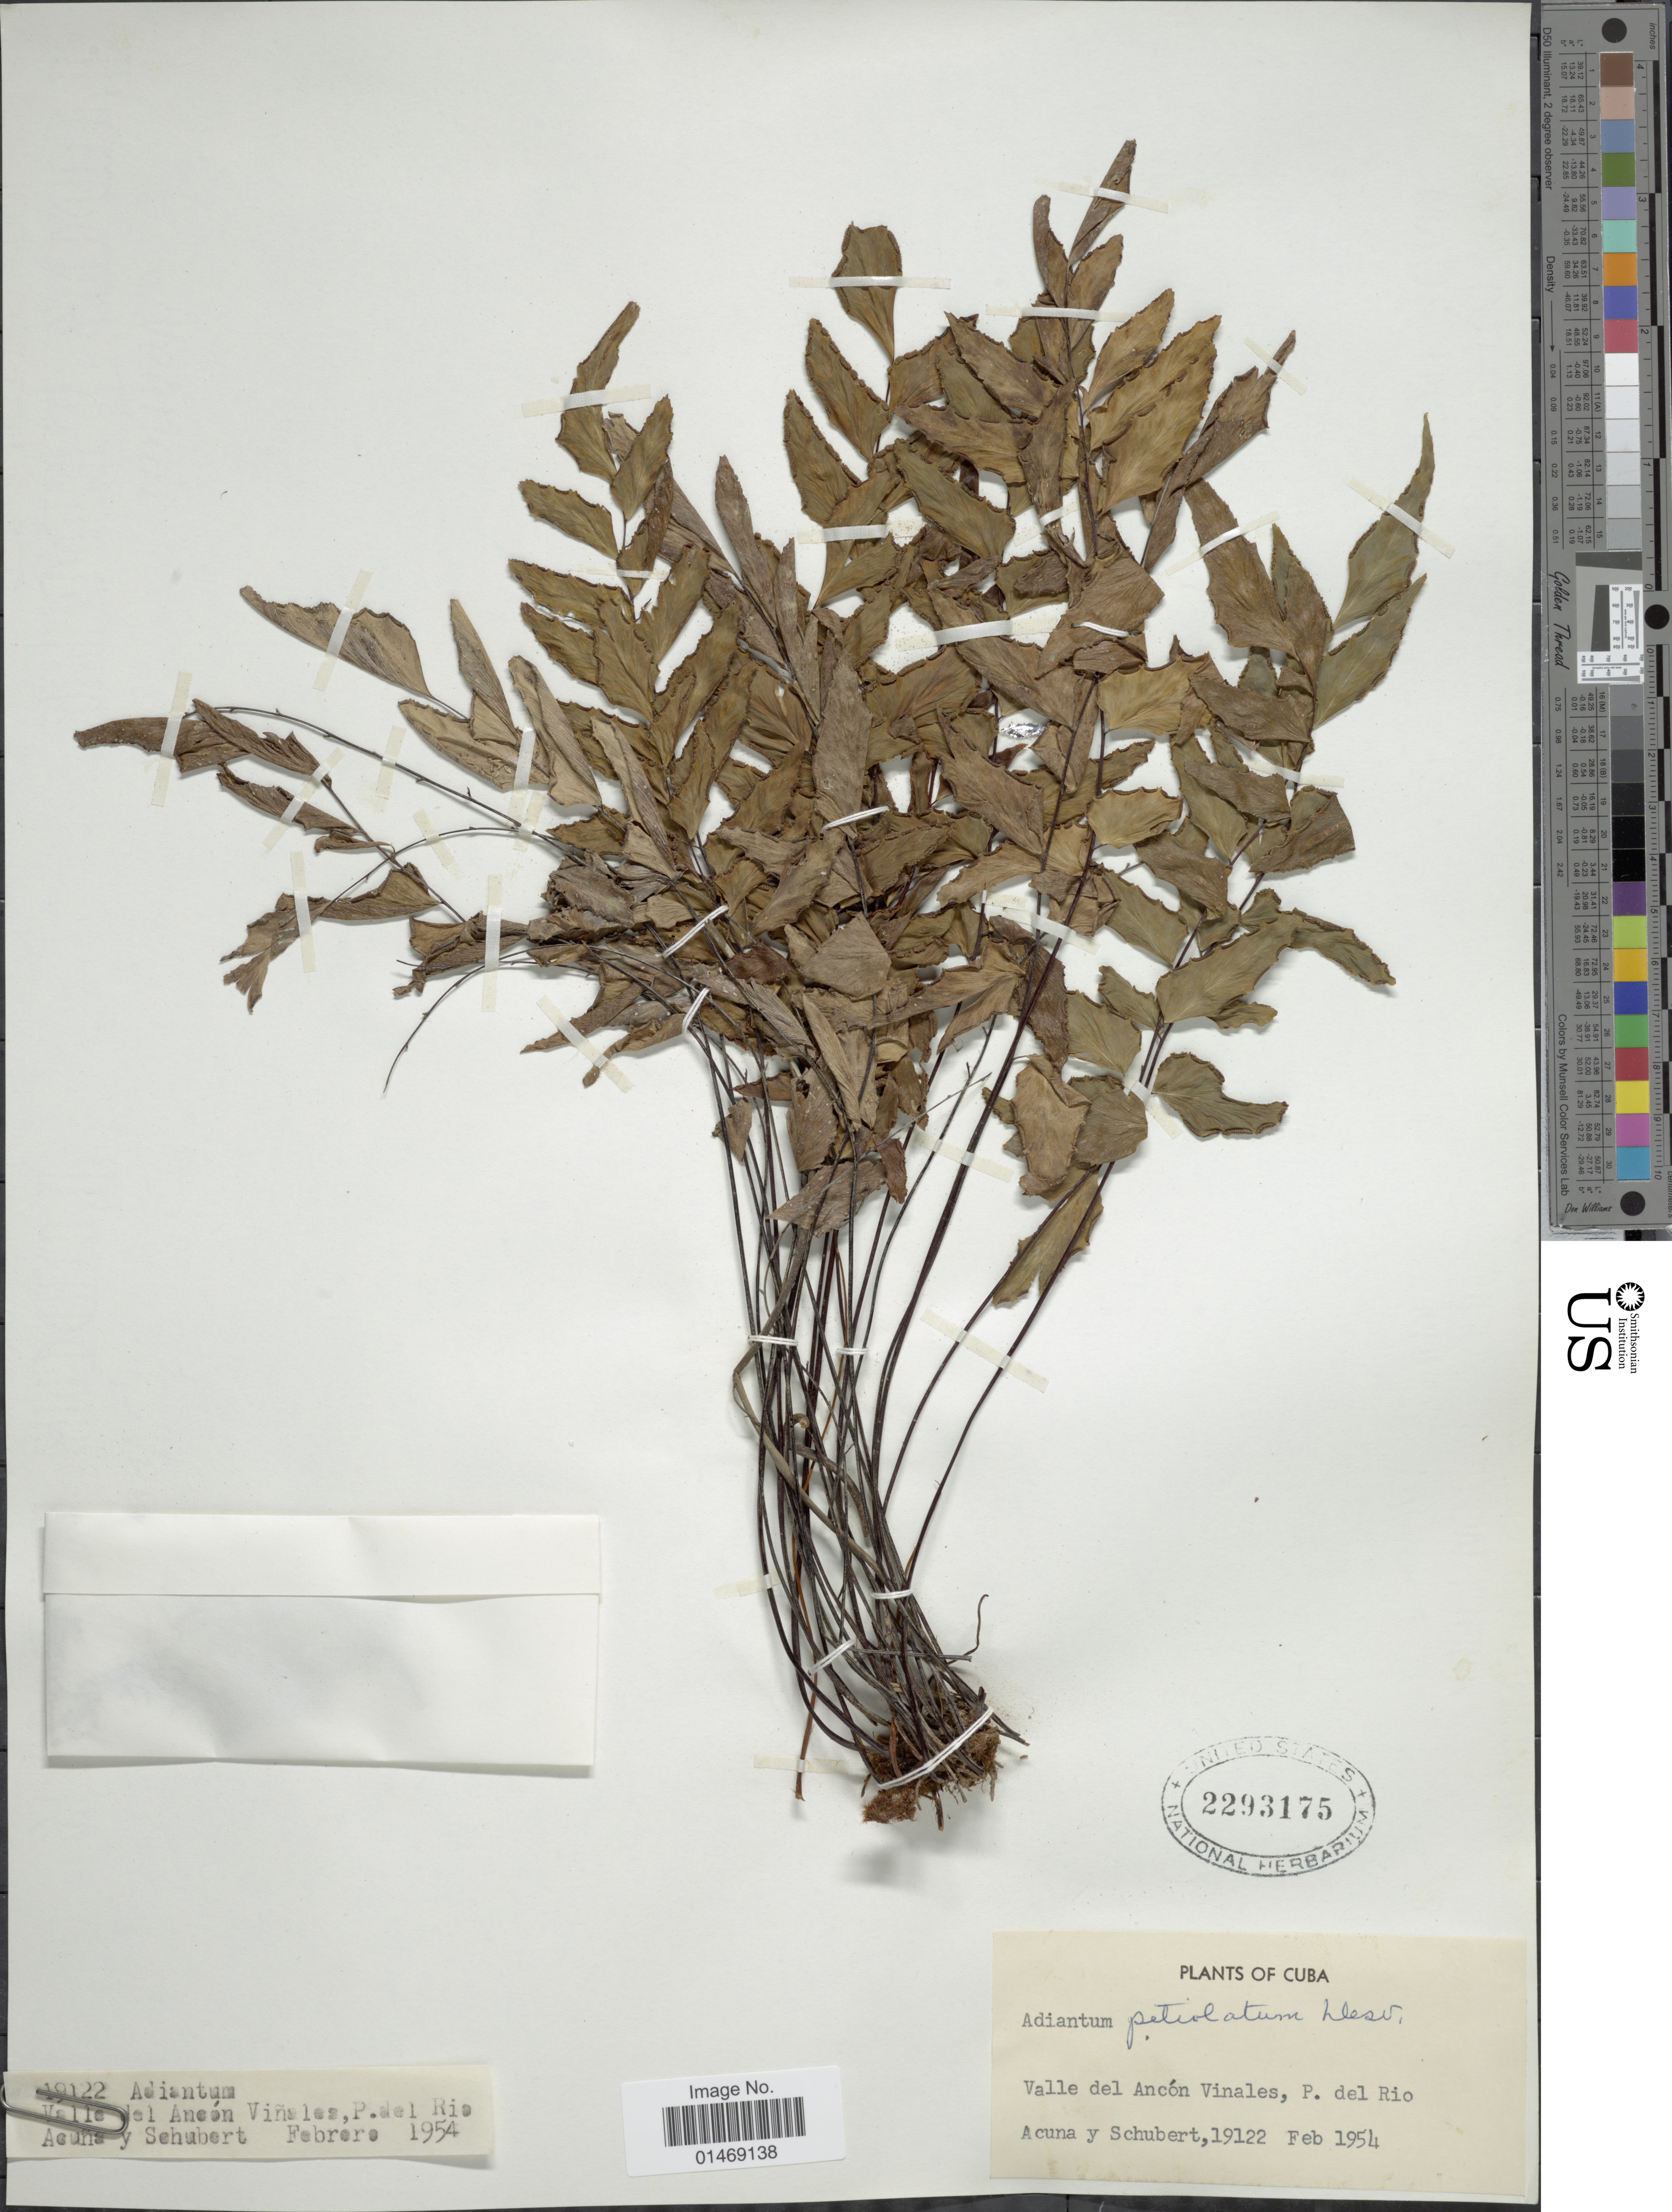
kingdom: Plantae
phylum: Tracheophyta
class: Polypodiopsida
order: Polypodiales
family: Pteridaceae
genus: Adiantum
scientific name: Adiantum petiolatum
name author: Desv.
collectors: Acuña & -. Schubert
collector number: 19122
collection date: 1954-02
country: Cuba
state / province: Pinar del Río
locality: Valle del Ancón Vinales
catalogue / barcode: US 2293175